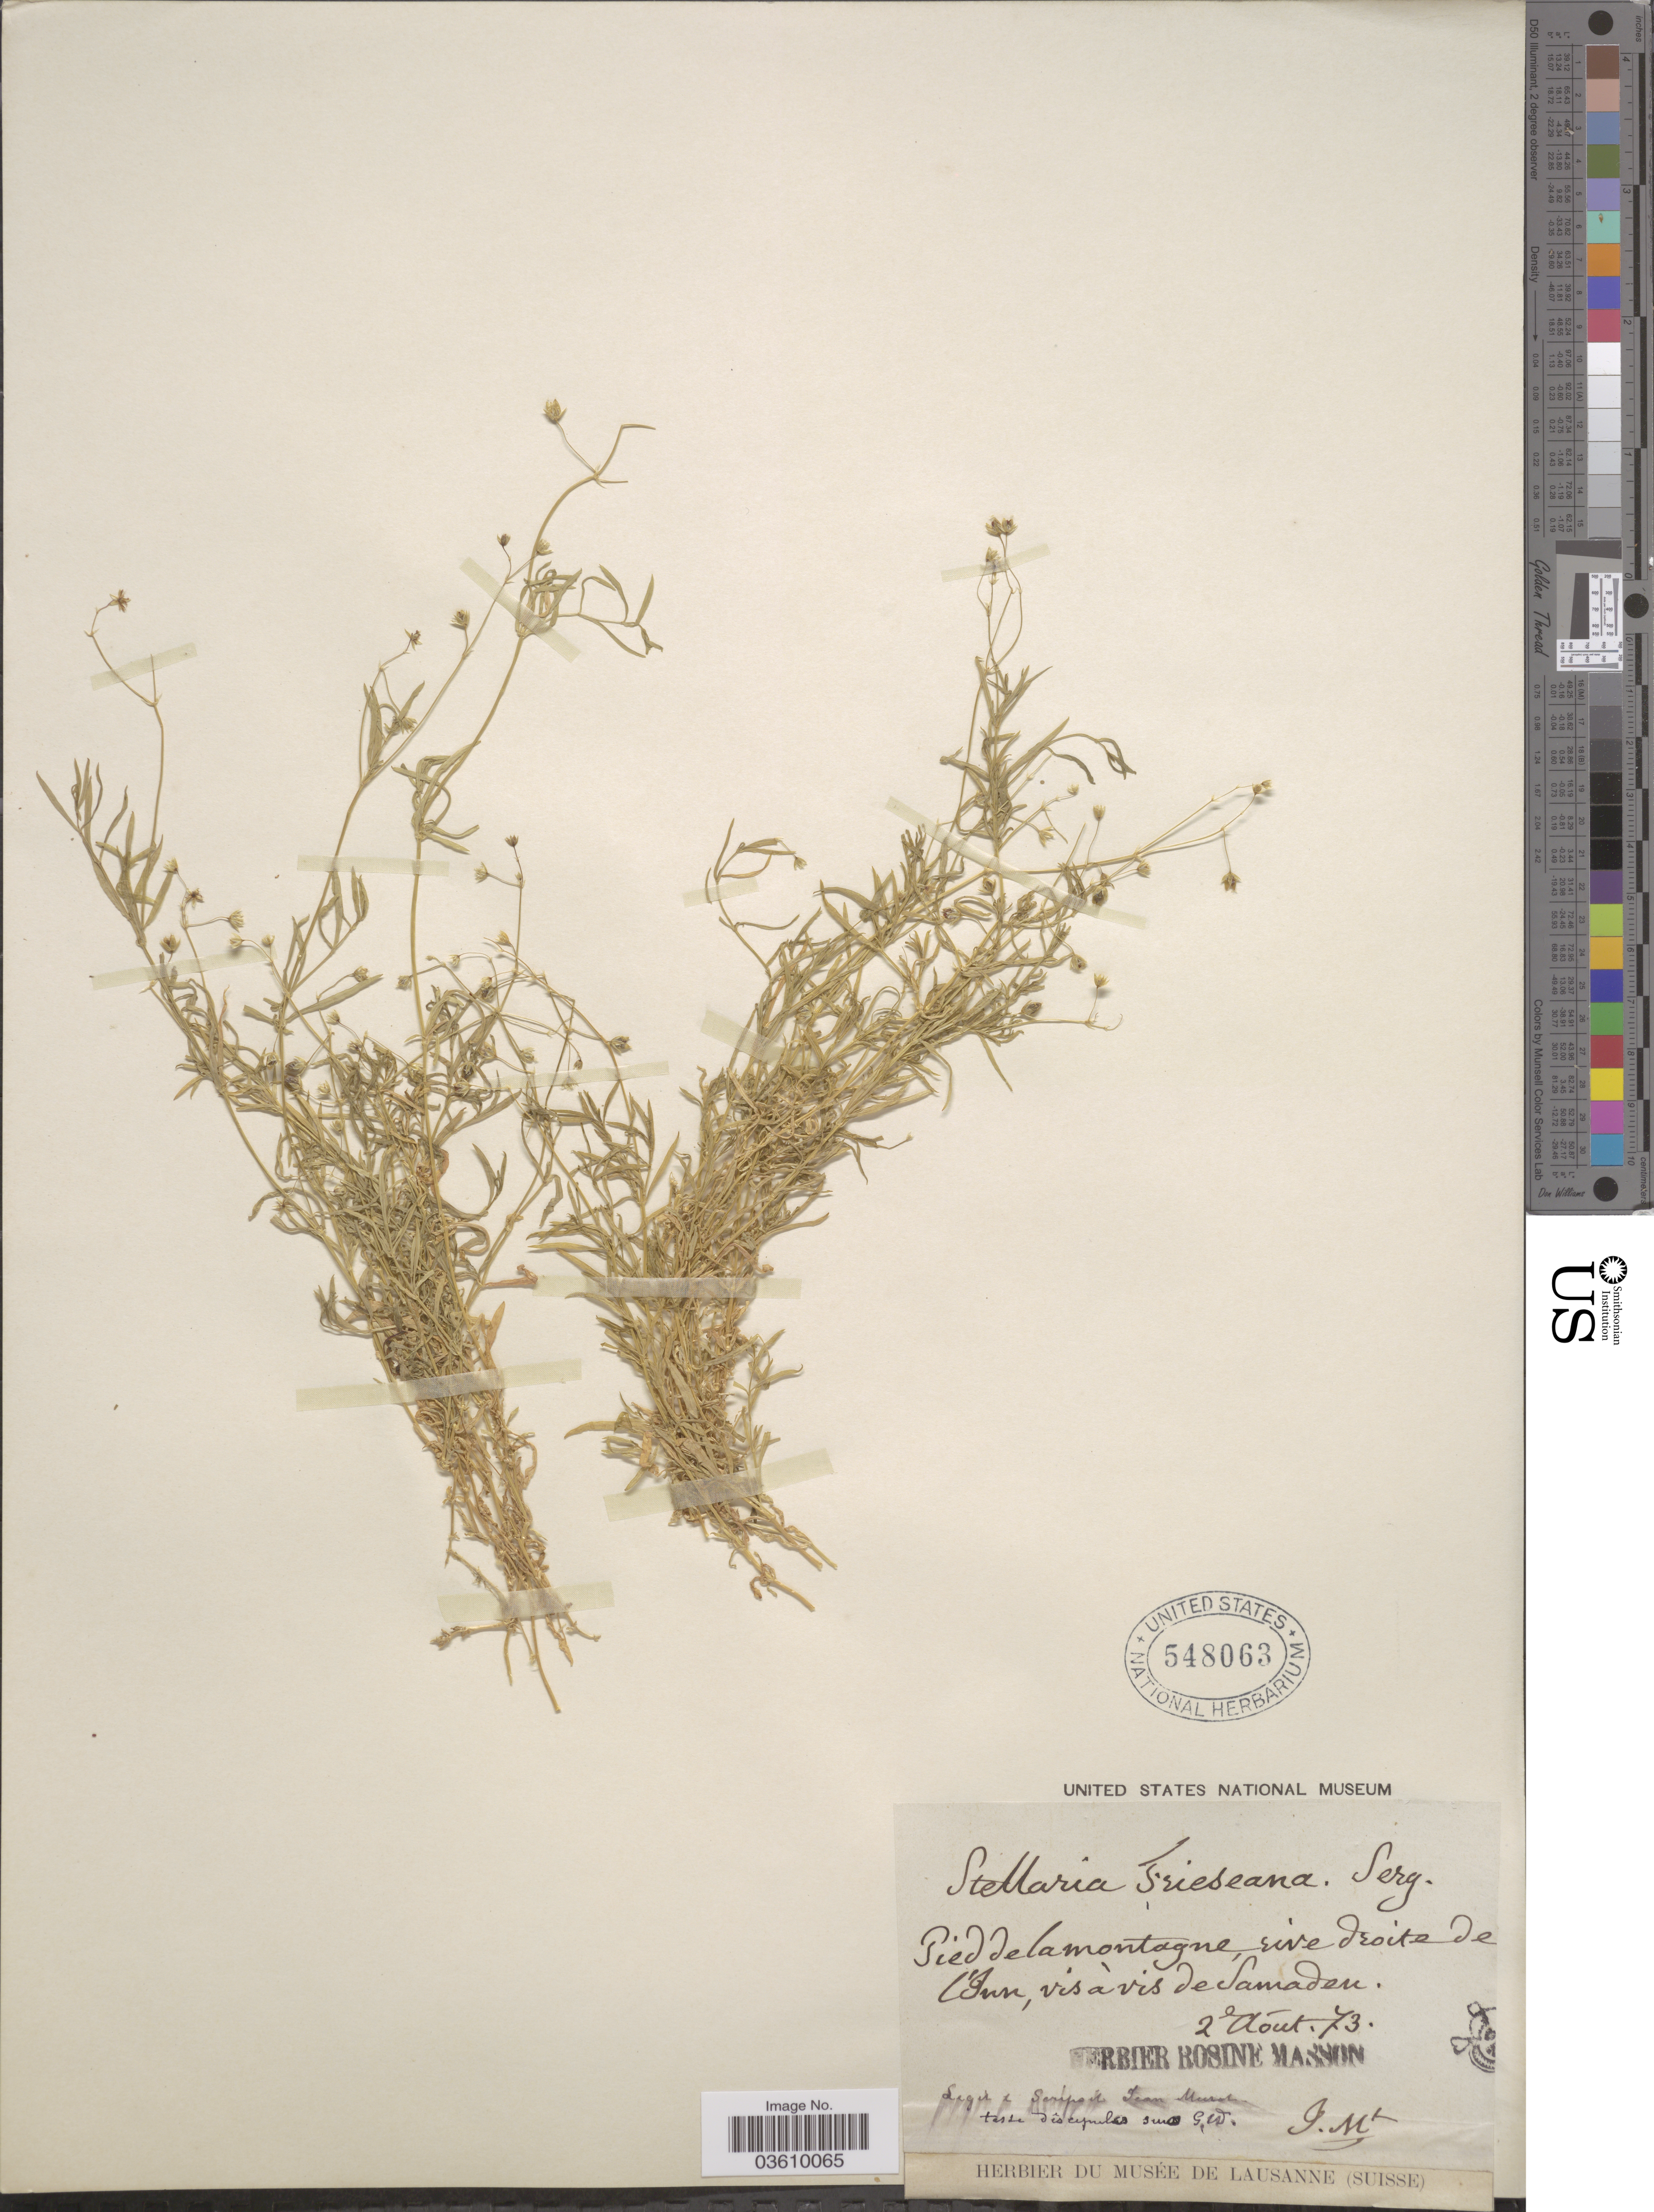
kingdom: Plantae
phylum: Tracheophyta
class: Magnoliopsida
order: Caryophyllales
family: Caryophyllaceae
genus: Stellaria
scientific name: Stellaria friesiana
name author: Ser.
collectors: J. Muret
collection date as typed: Transcribed d/m/y: 2/8/73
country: Switzerland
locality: Pied de la montagne, rive droite de l'Inn, vis à vis de Samaden.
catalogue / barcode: US 548063